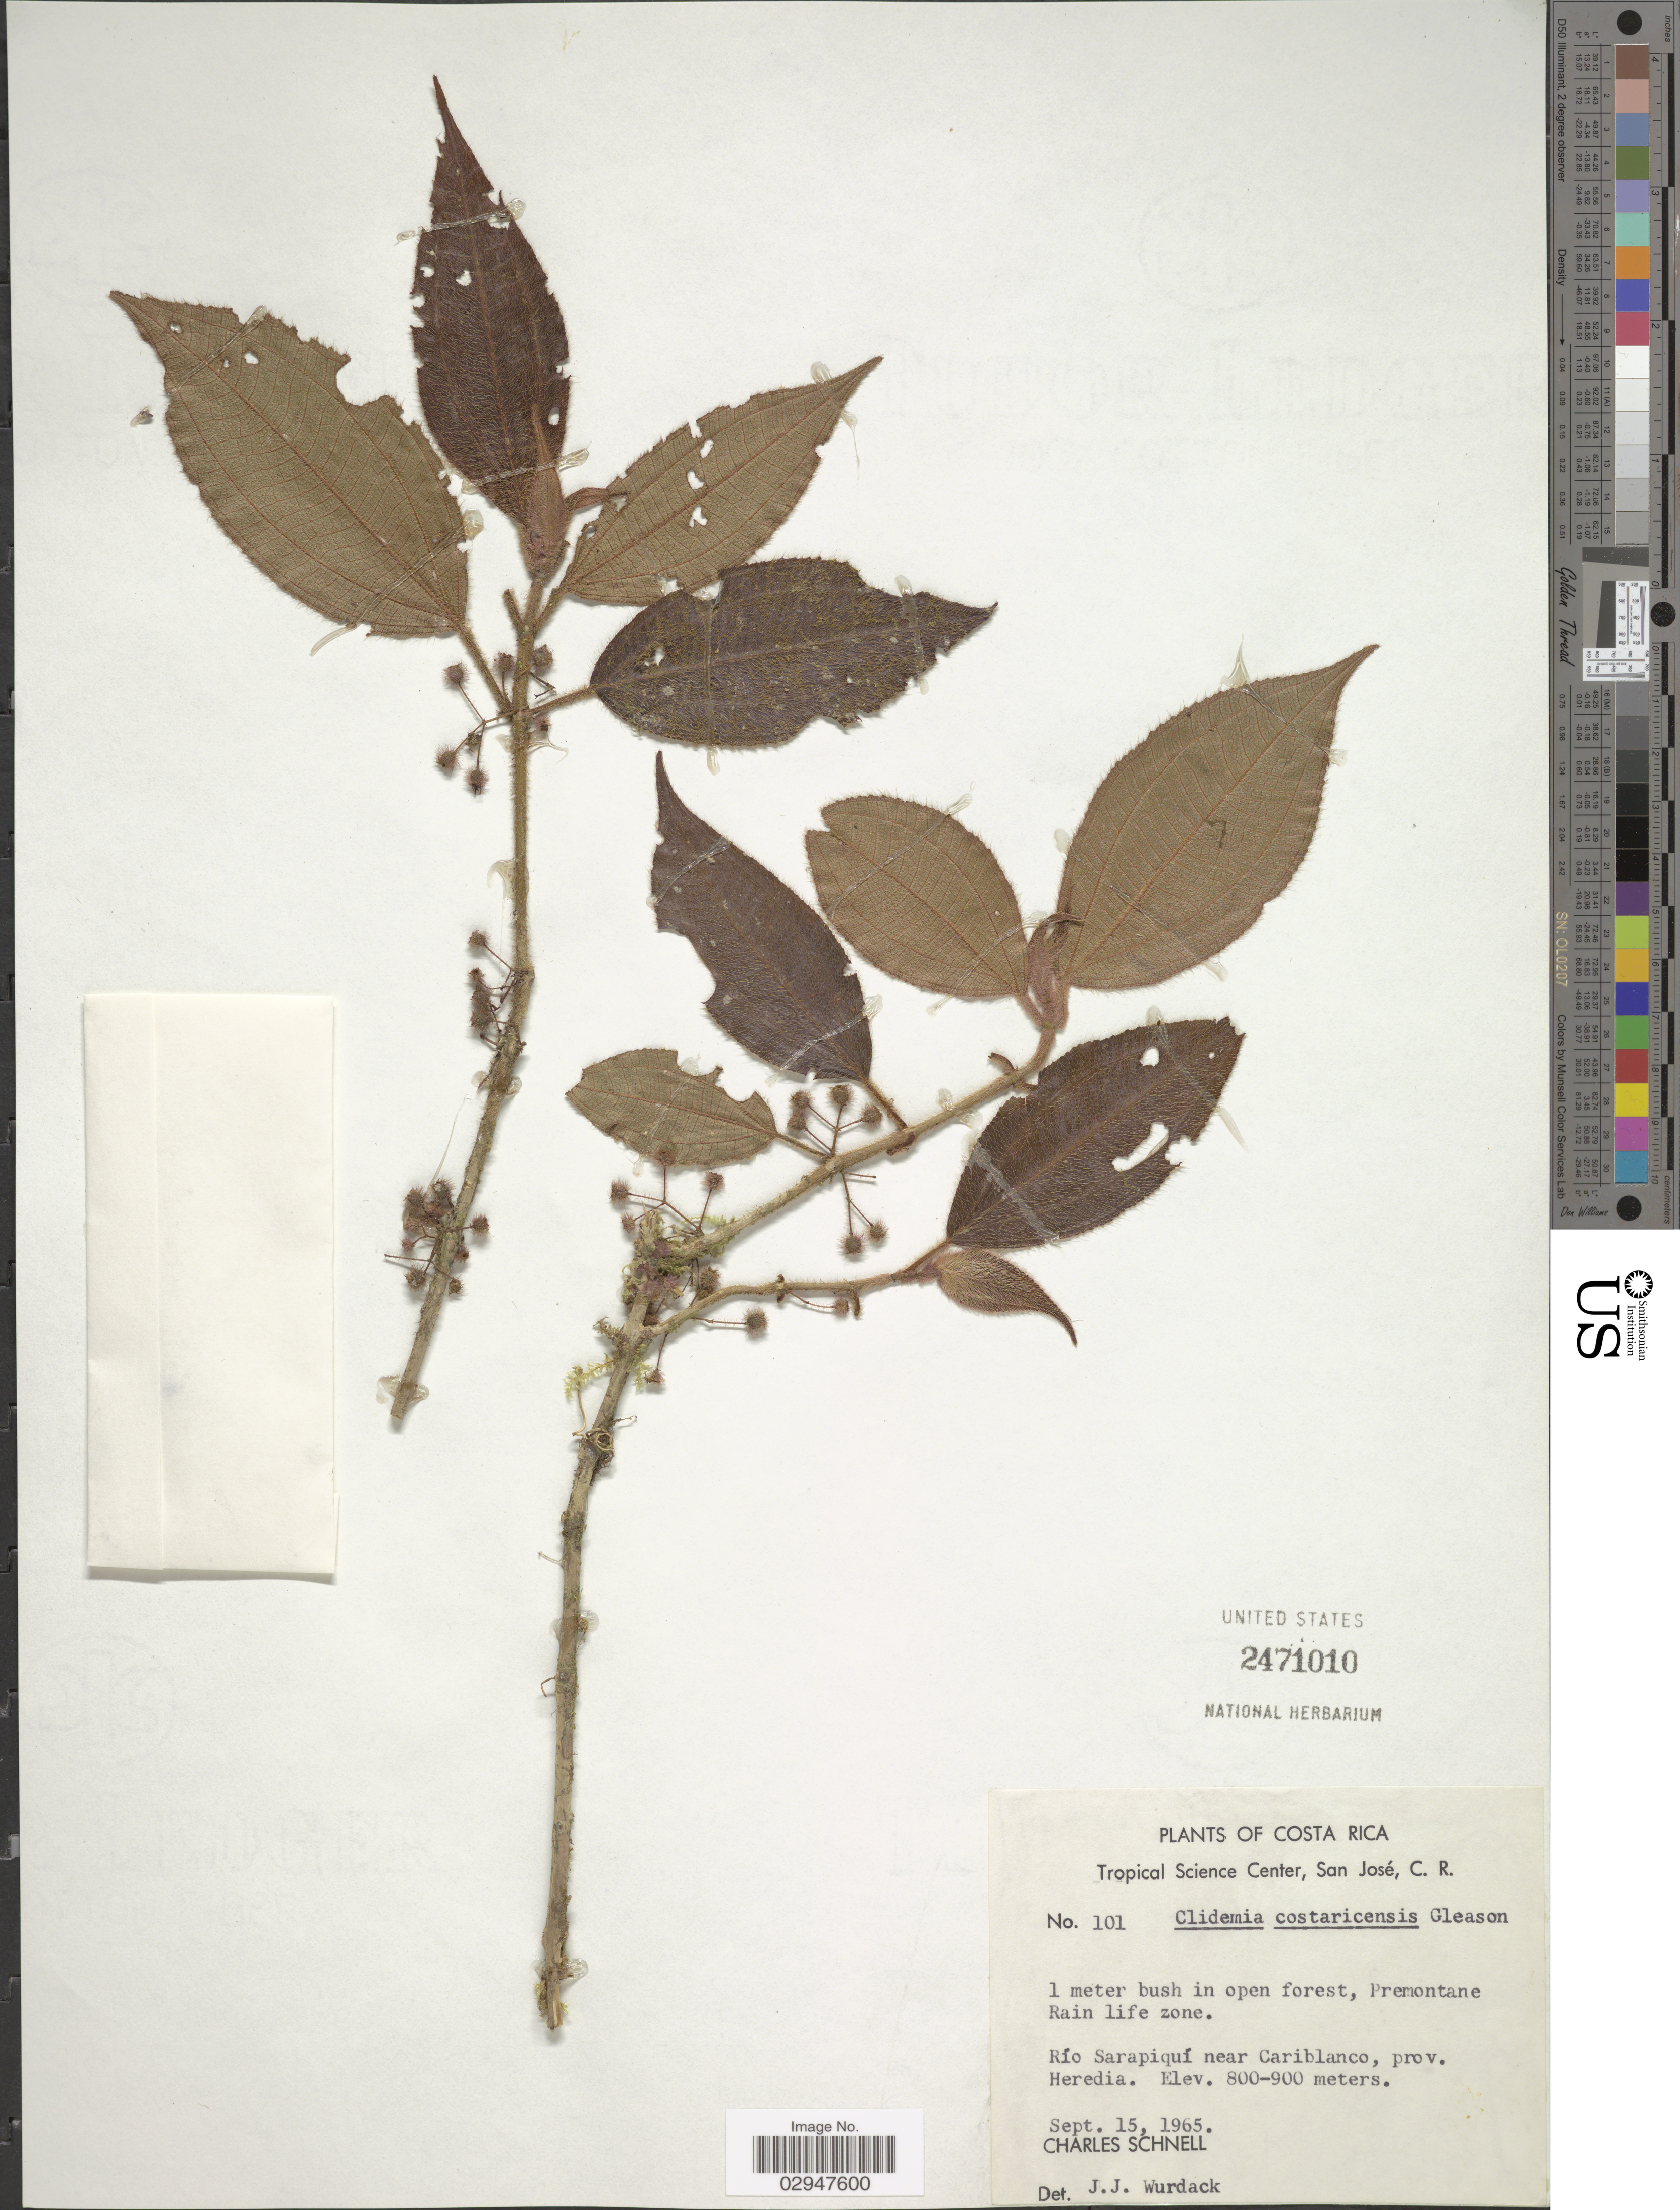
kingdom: Plantae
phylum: Tracheophyta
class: Magnoliopsida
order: Myrtales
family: Melastomataceae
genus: Clidemia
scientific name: Clidemia costaricensis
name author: Cogn. & Gleason in Gleason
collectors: C. Schnell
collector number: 101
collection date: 1965-09-15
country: Costa Rica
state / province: Heredia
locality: Premontane Rain life zone. Río Sarapiquí near Cariblanco.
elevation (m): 800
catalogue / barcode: US 2471010